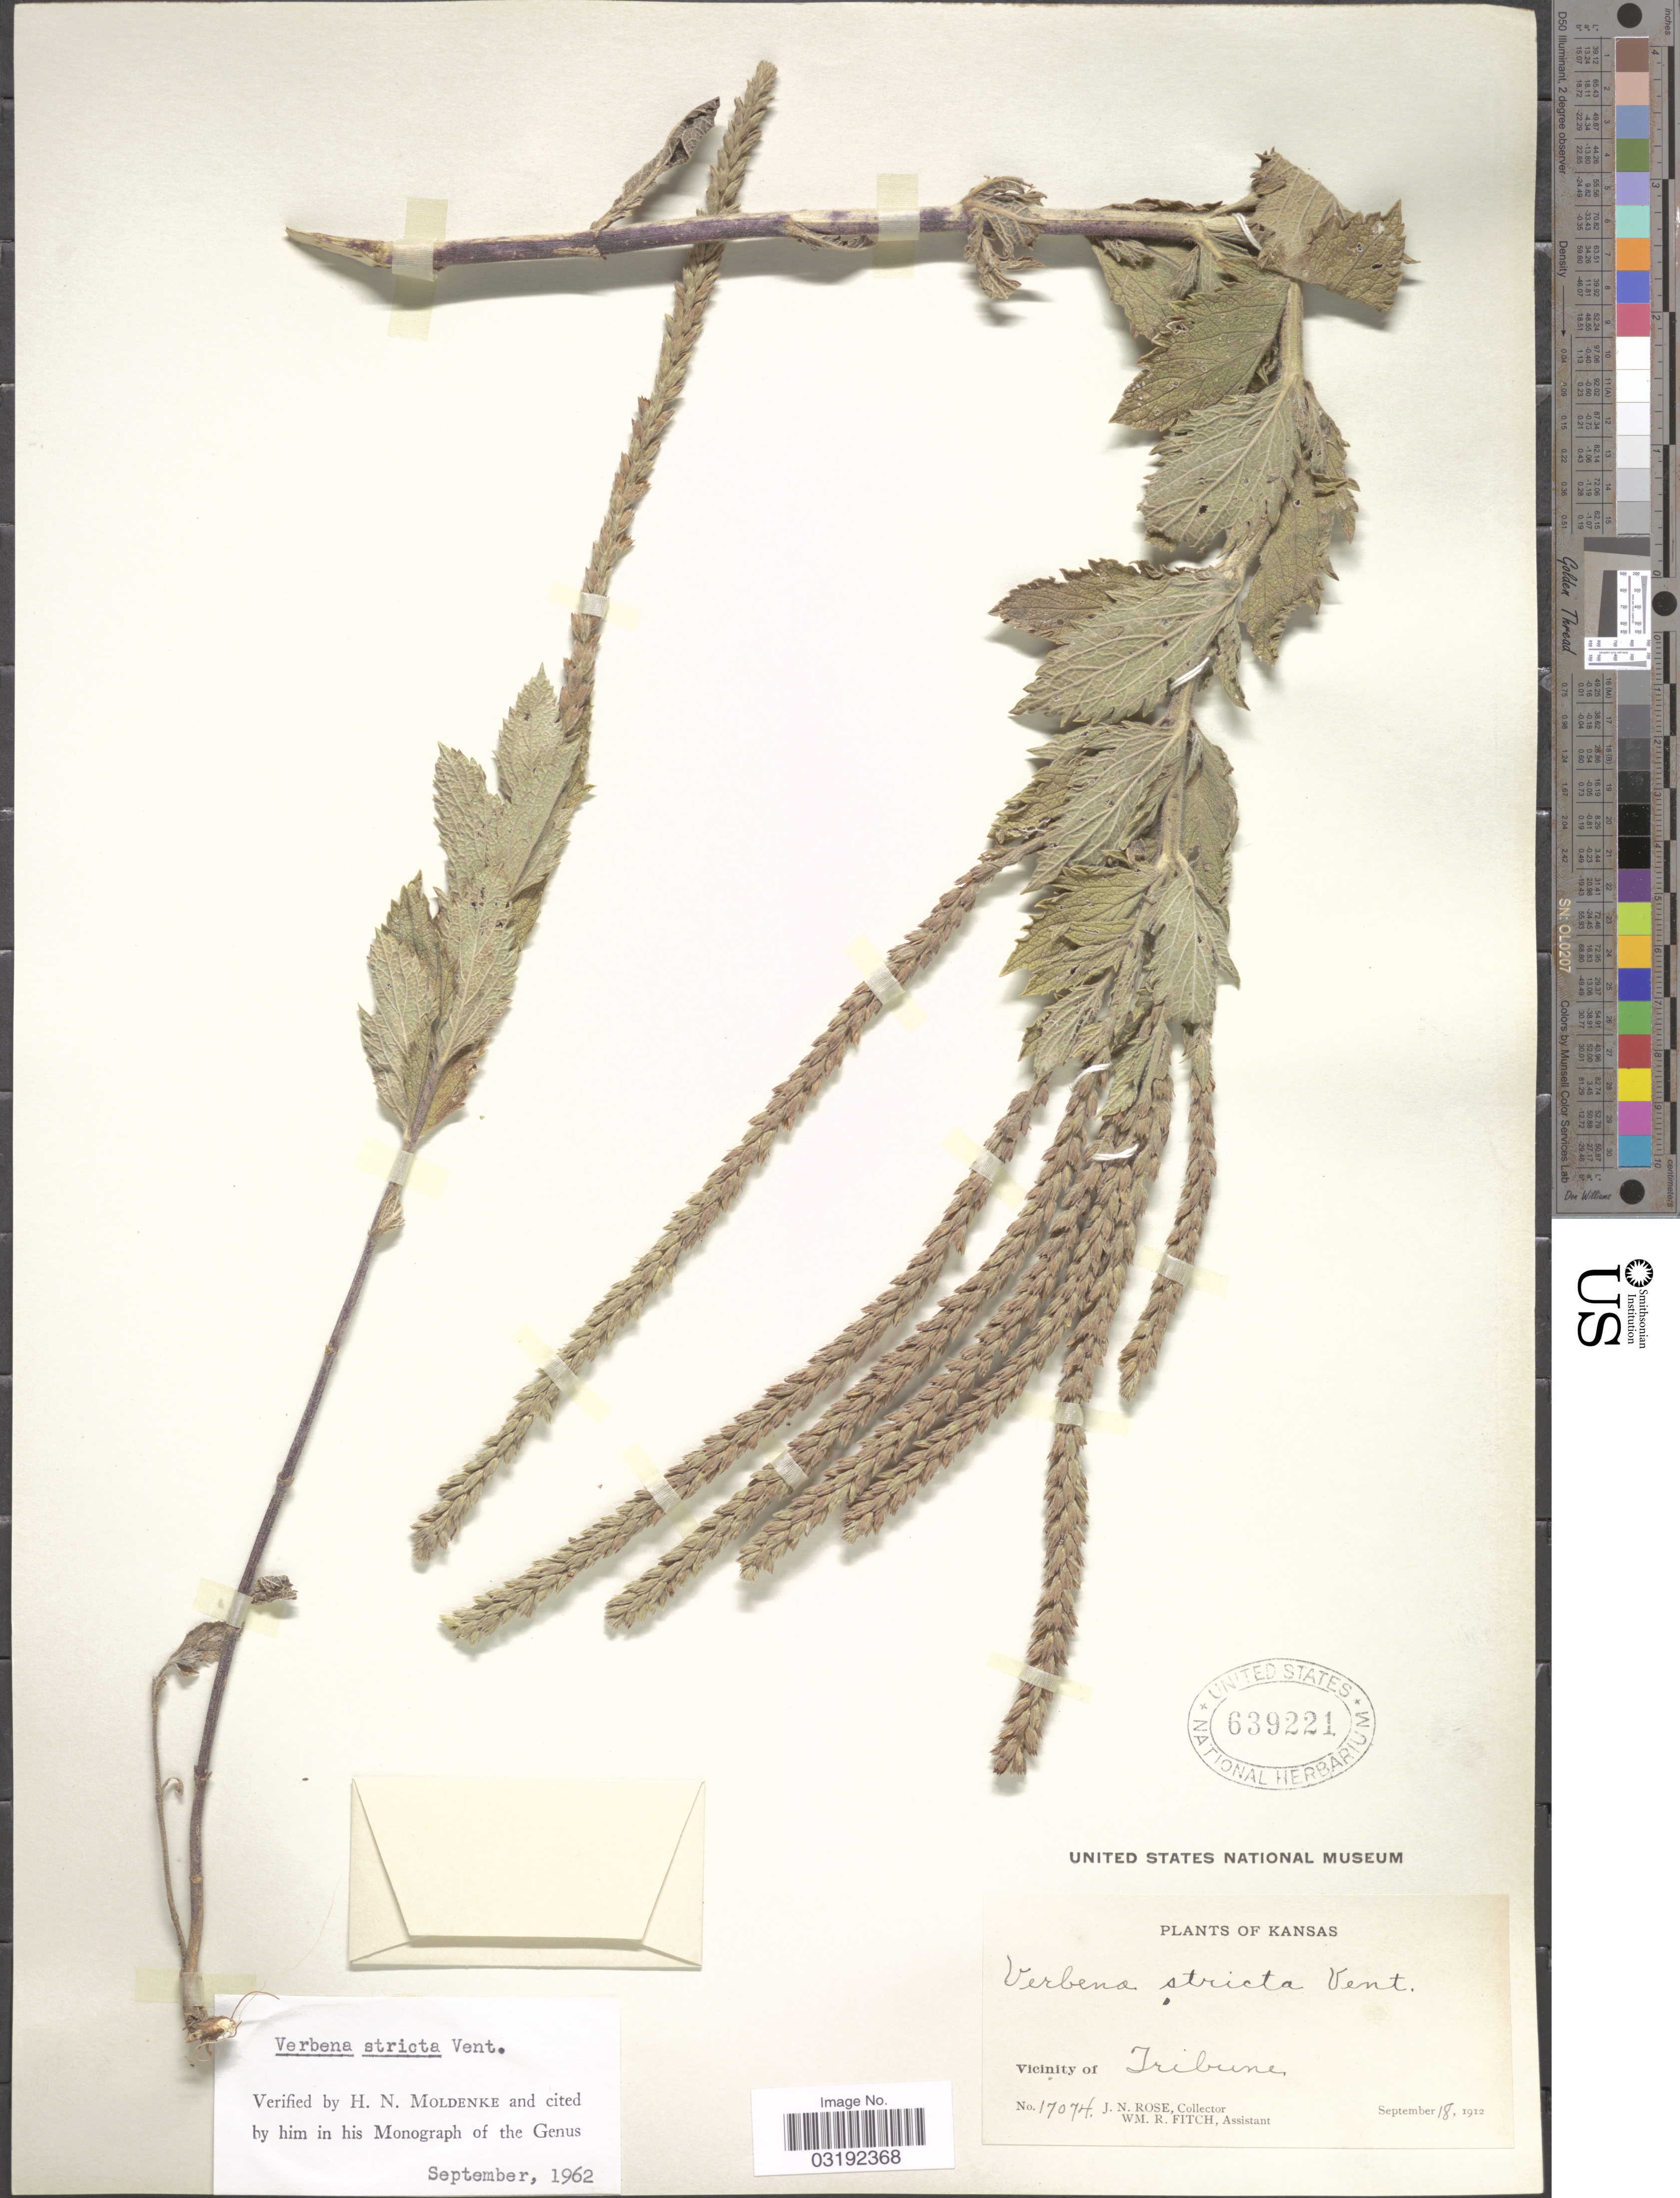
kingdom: Plantae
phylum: Tracheophyta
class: Magnoliopsida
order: Lamiales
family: Verbenaceae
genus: Verbena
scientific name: Verbena stricta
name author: Vent.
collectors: J. N. Rose & W. R. Fitch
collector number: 17074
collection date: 1912-09-18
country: United States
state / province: Kansas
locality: Vicinity of Tribune.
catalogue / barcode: US 639221